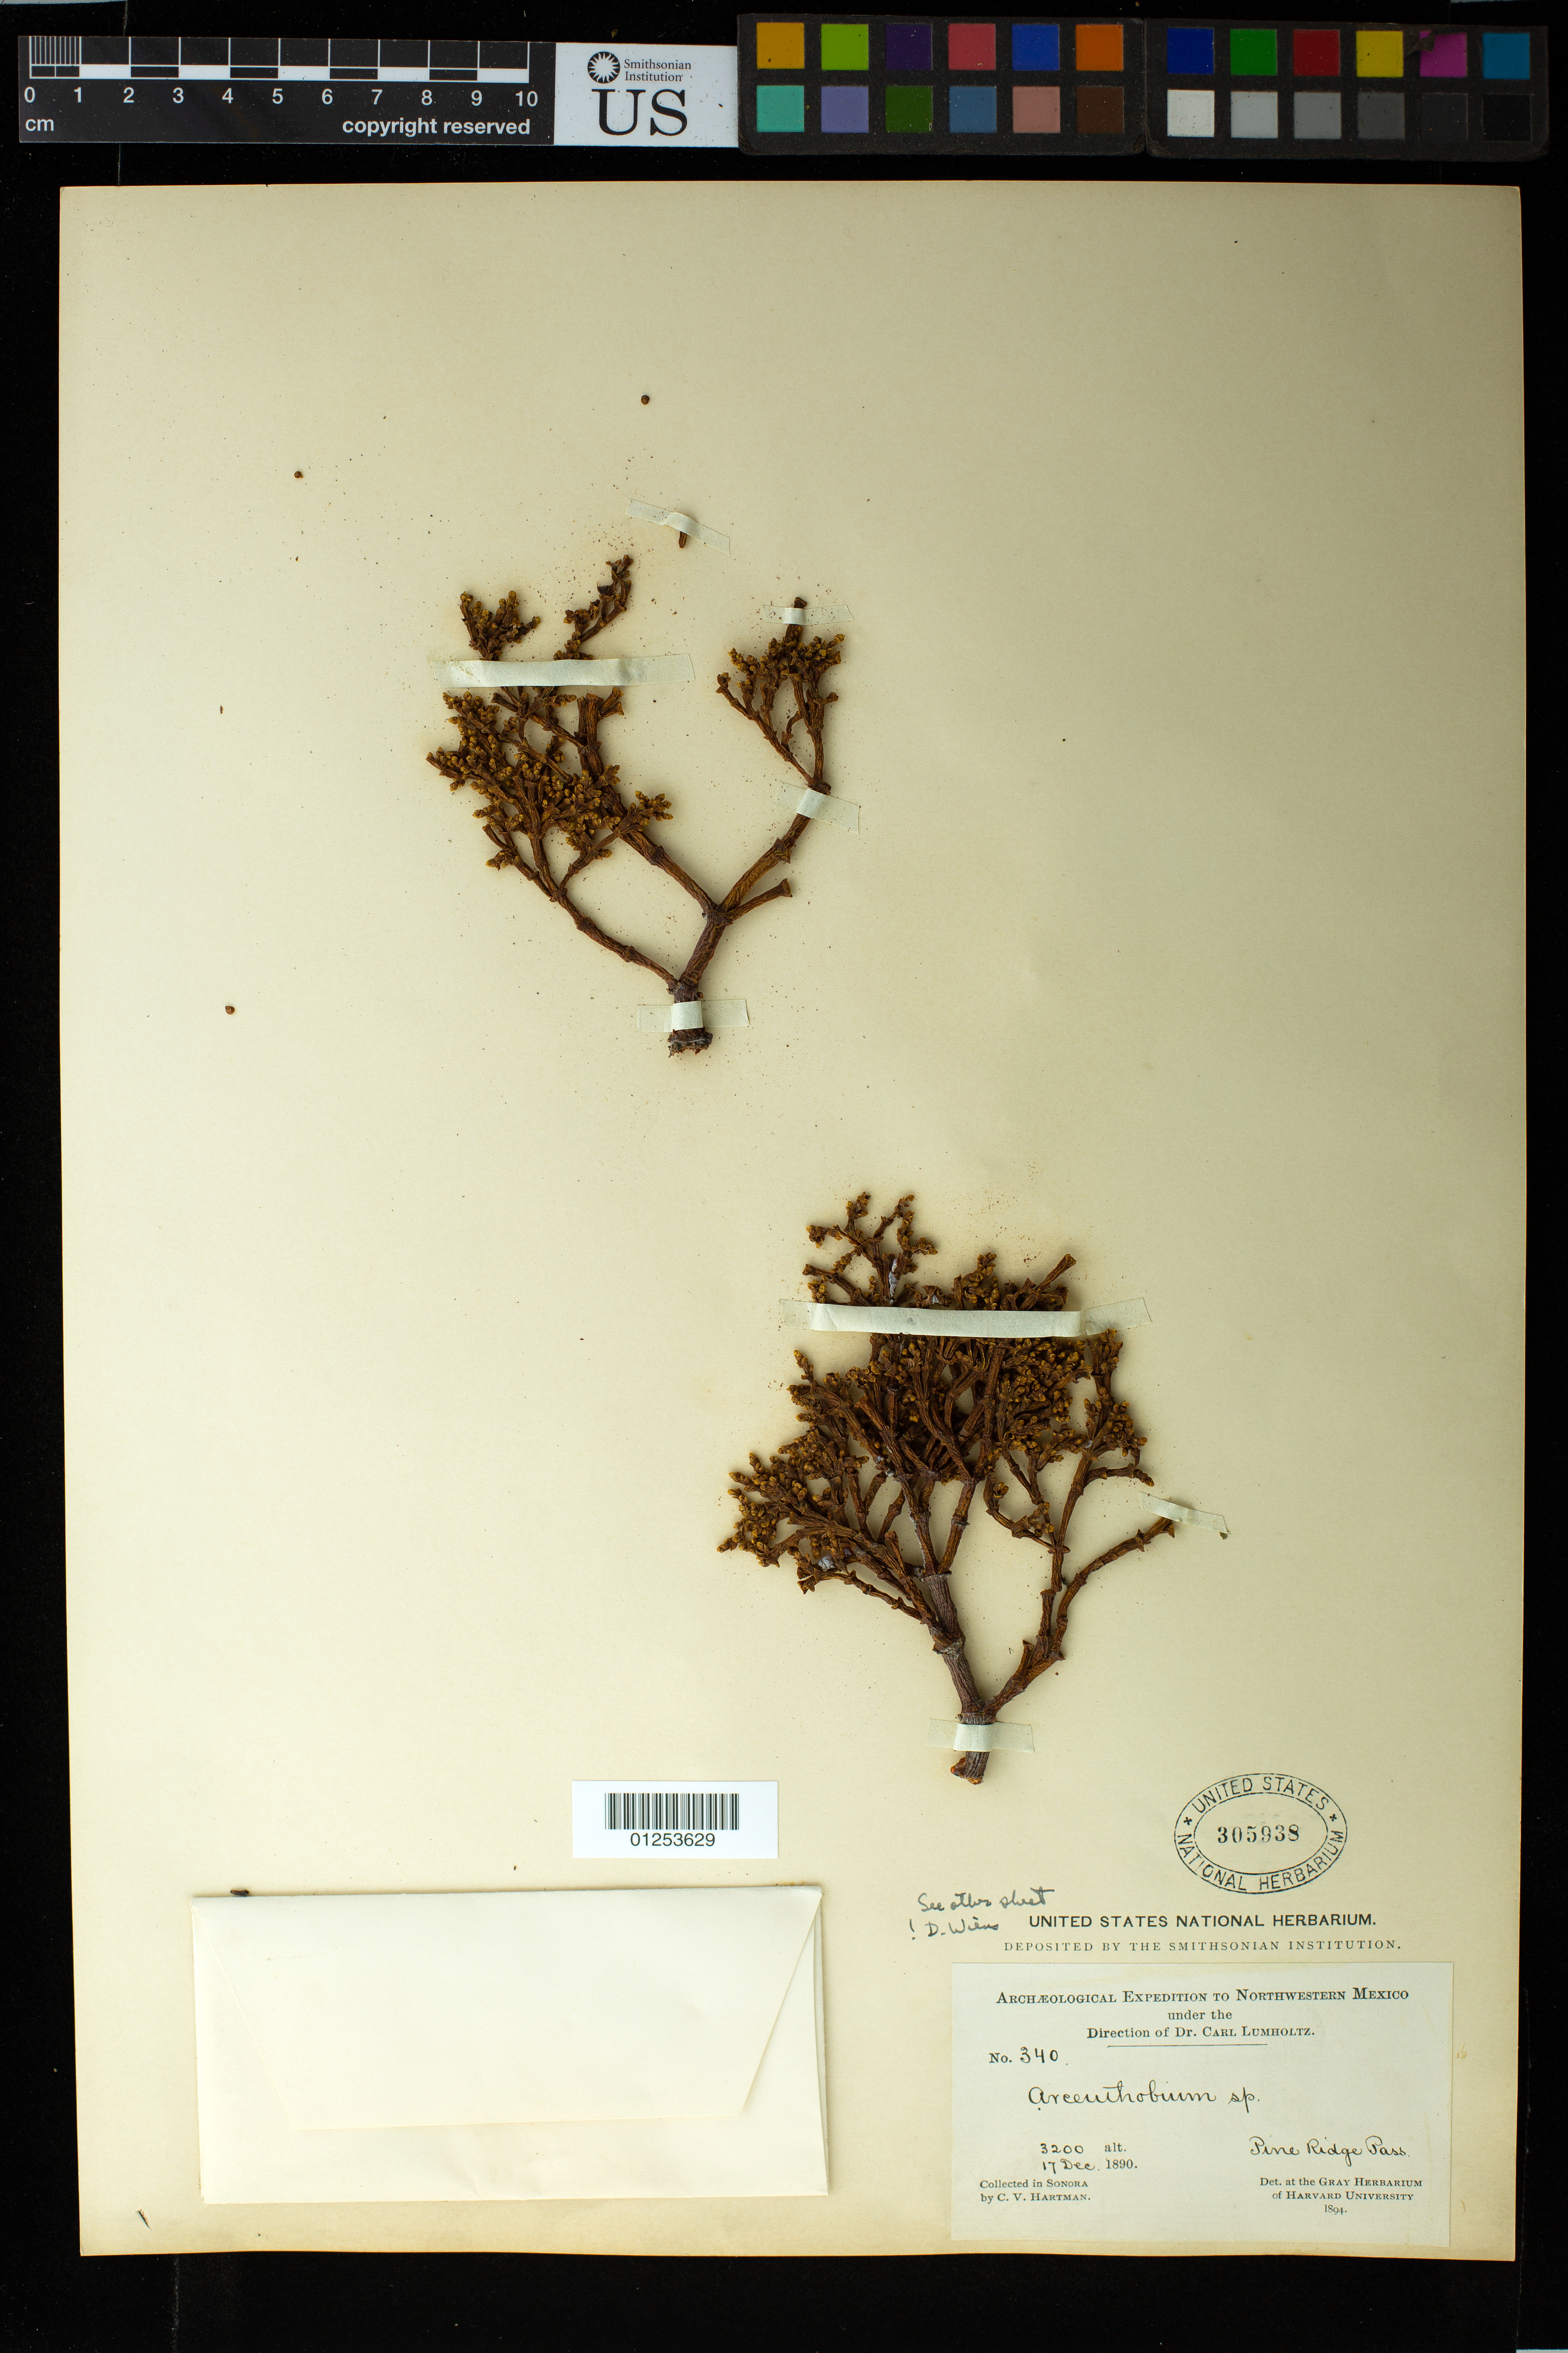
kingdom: Plantae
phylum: Tracheophyta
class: Magnoliopsida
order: Santalales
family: Viscaceae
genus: Arceuthobium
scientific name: Arceuthobium sp.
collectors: C. V. Hartman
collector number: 340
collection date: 1890-12-17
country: Mexico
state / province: Sonora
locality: Northwestern Mexico, Pineridge Pass.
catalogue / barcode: US 305938